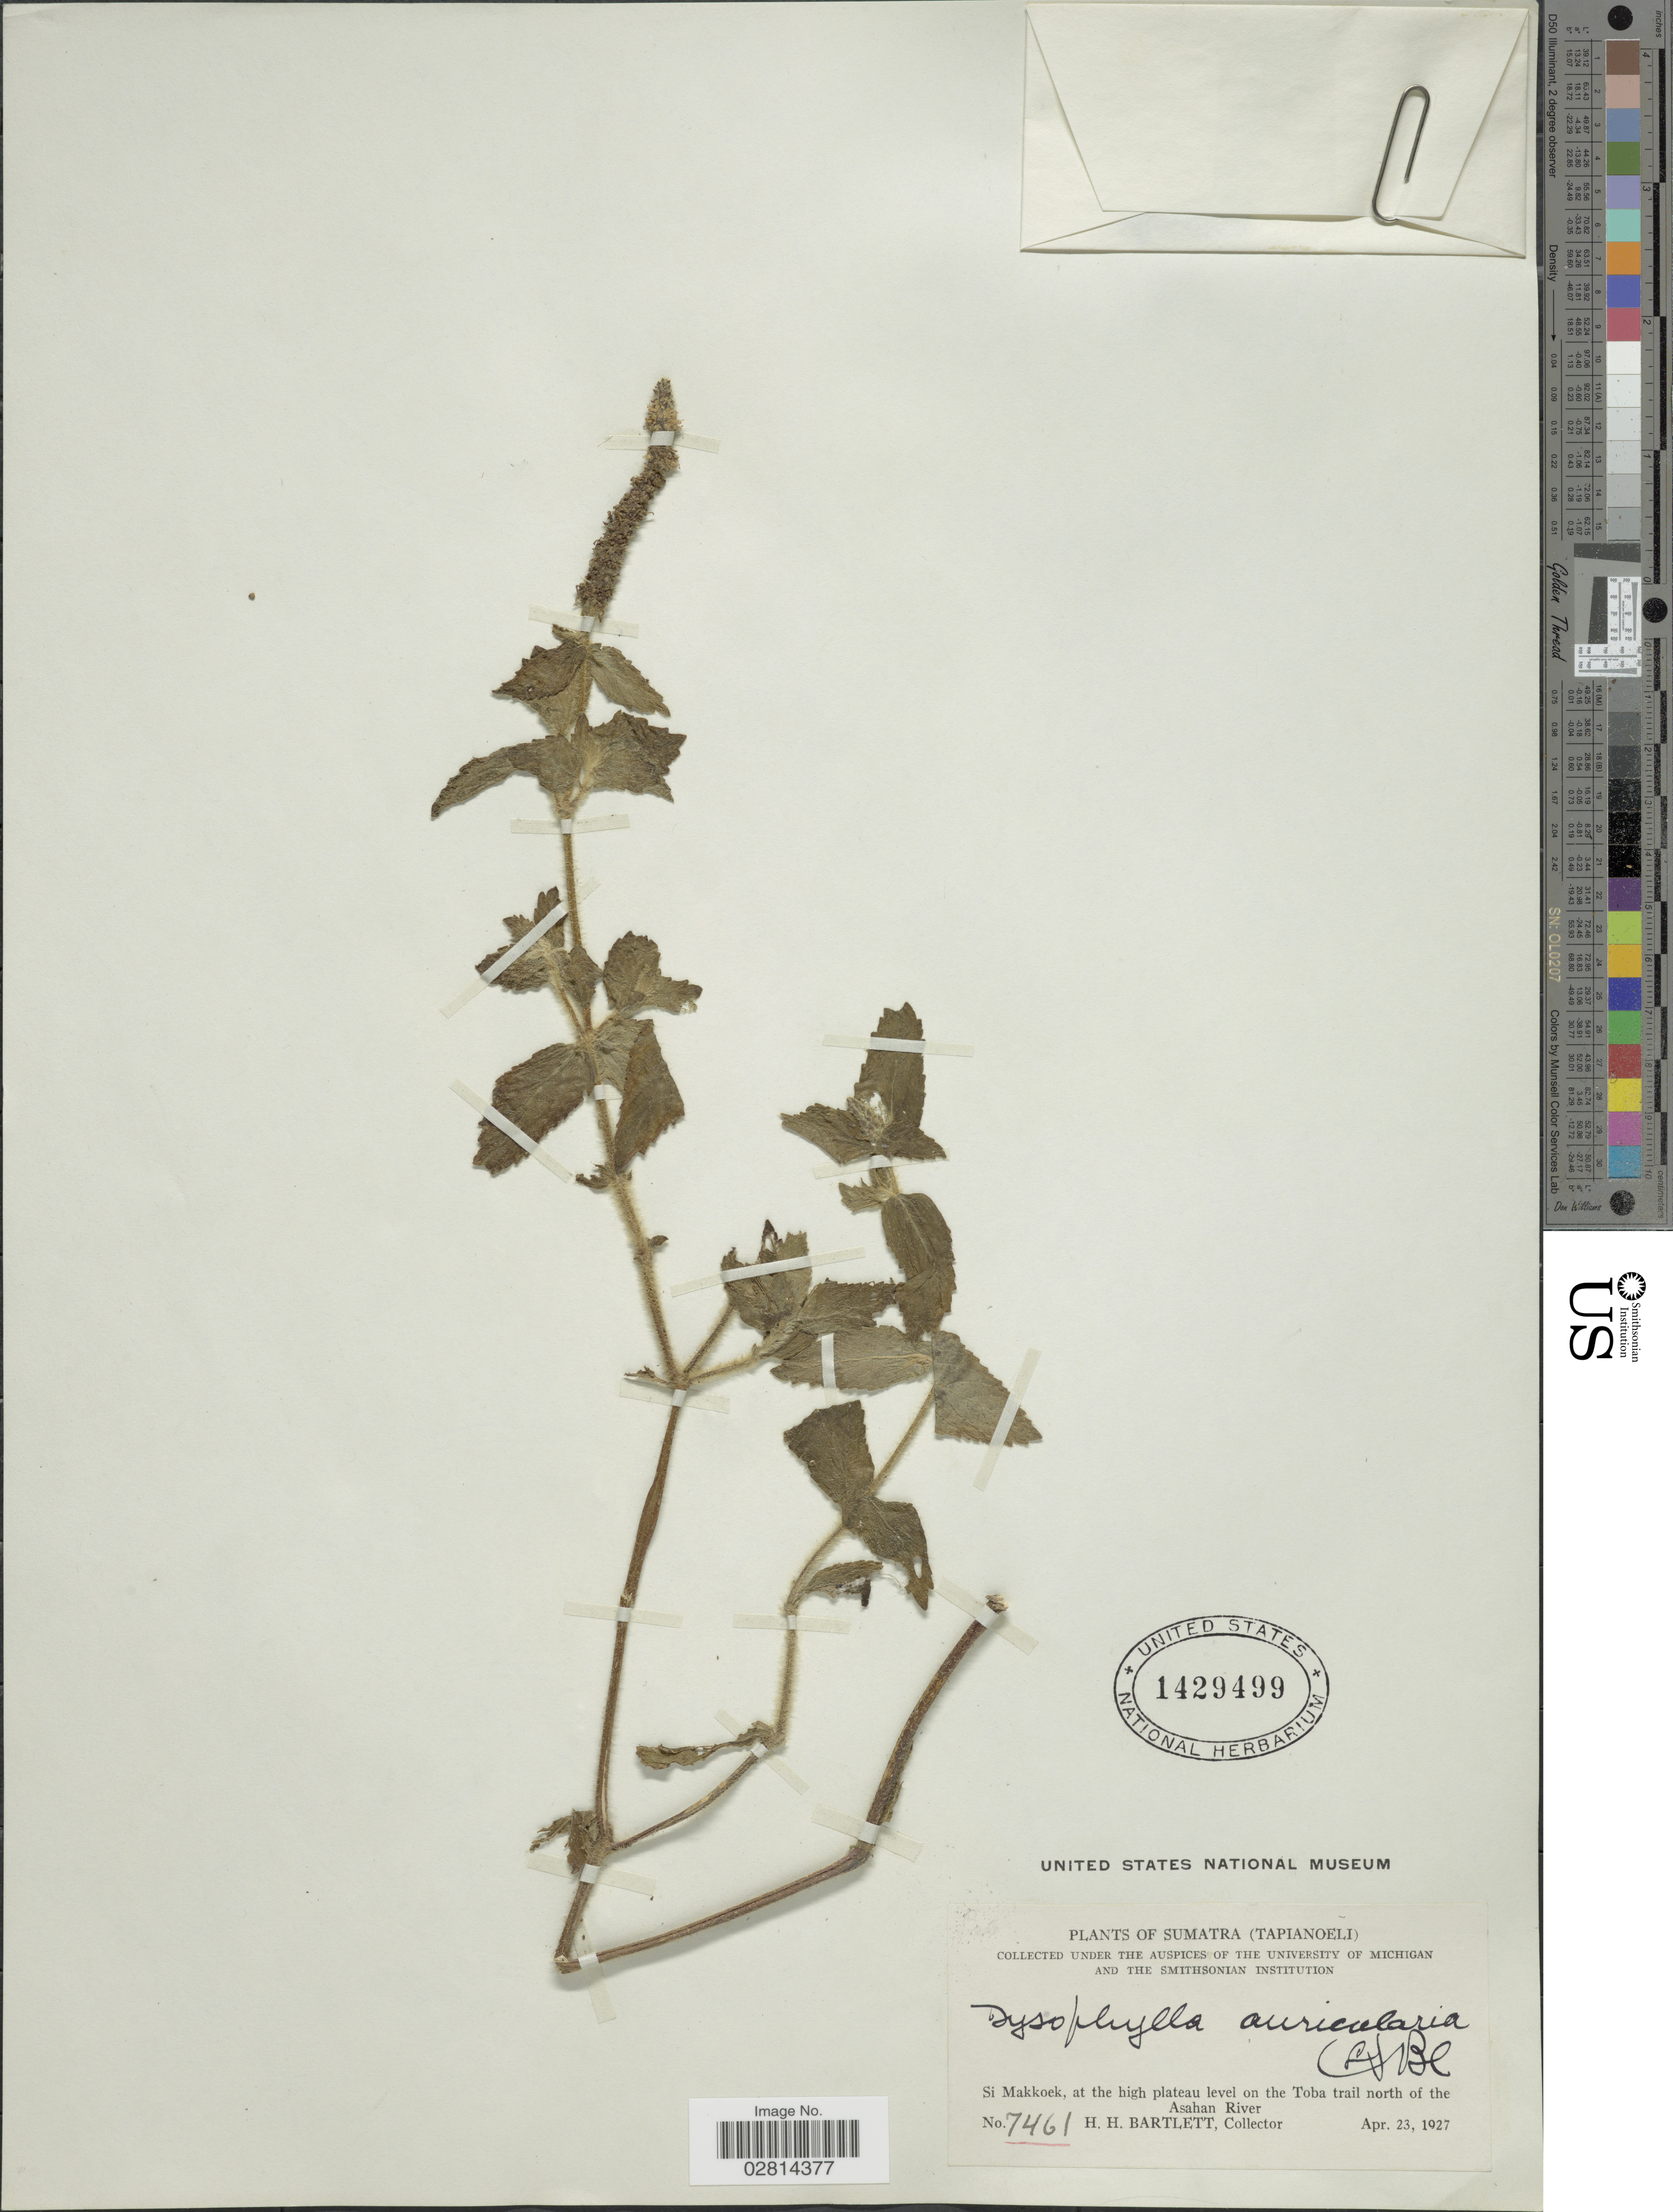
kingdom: Plantae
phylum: Tracheophyta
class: Magnoliopsida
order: Lamiales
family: Lamiaceae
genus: Pogostemon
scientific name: Pogostemon auricularius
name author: (L.) Hassk.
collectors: H. H. Bartlett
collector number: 7461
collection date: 1927-04-23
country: Indonesia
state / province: Sumatra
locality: (Tapianoeli). Si Makkoek, at the high plateau level on the Toba trail north of the Asahan River.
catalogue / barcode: US 1429499